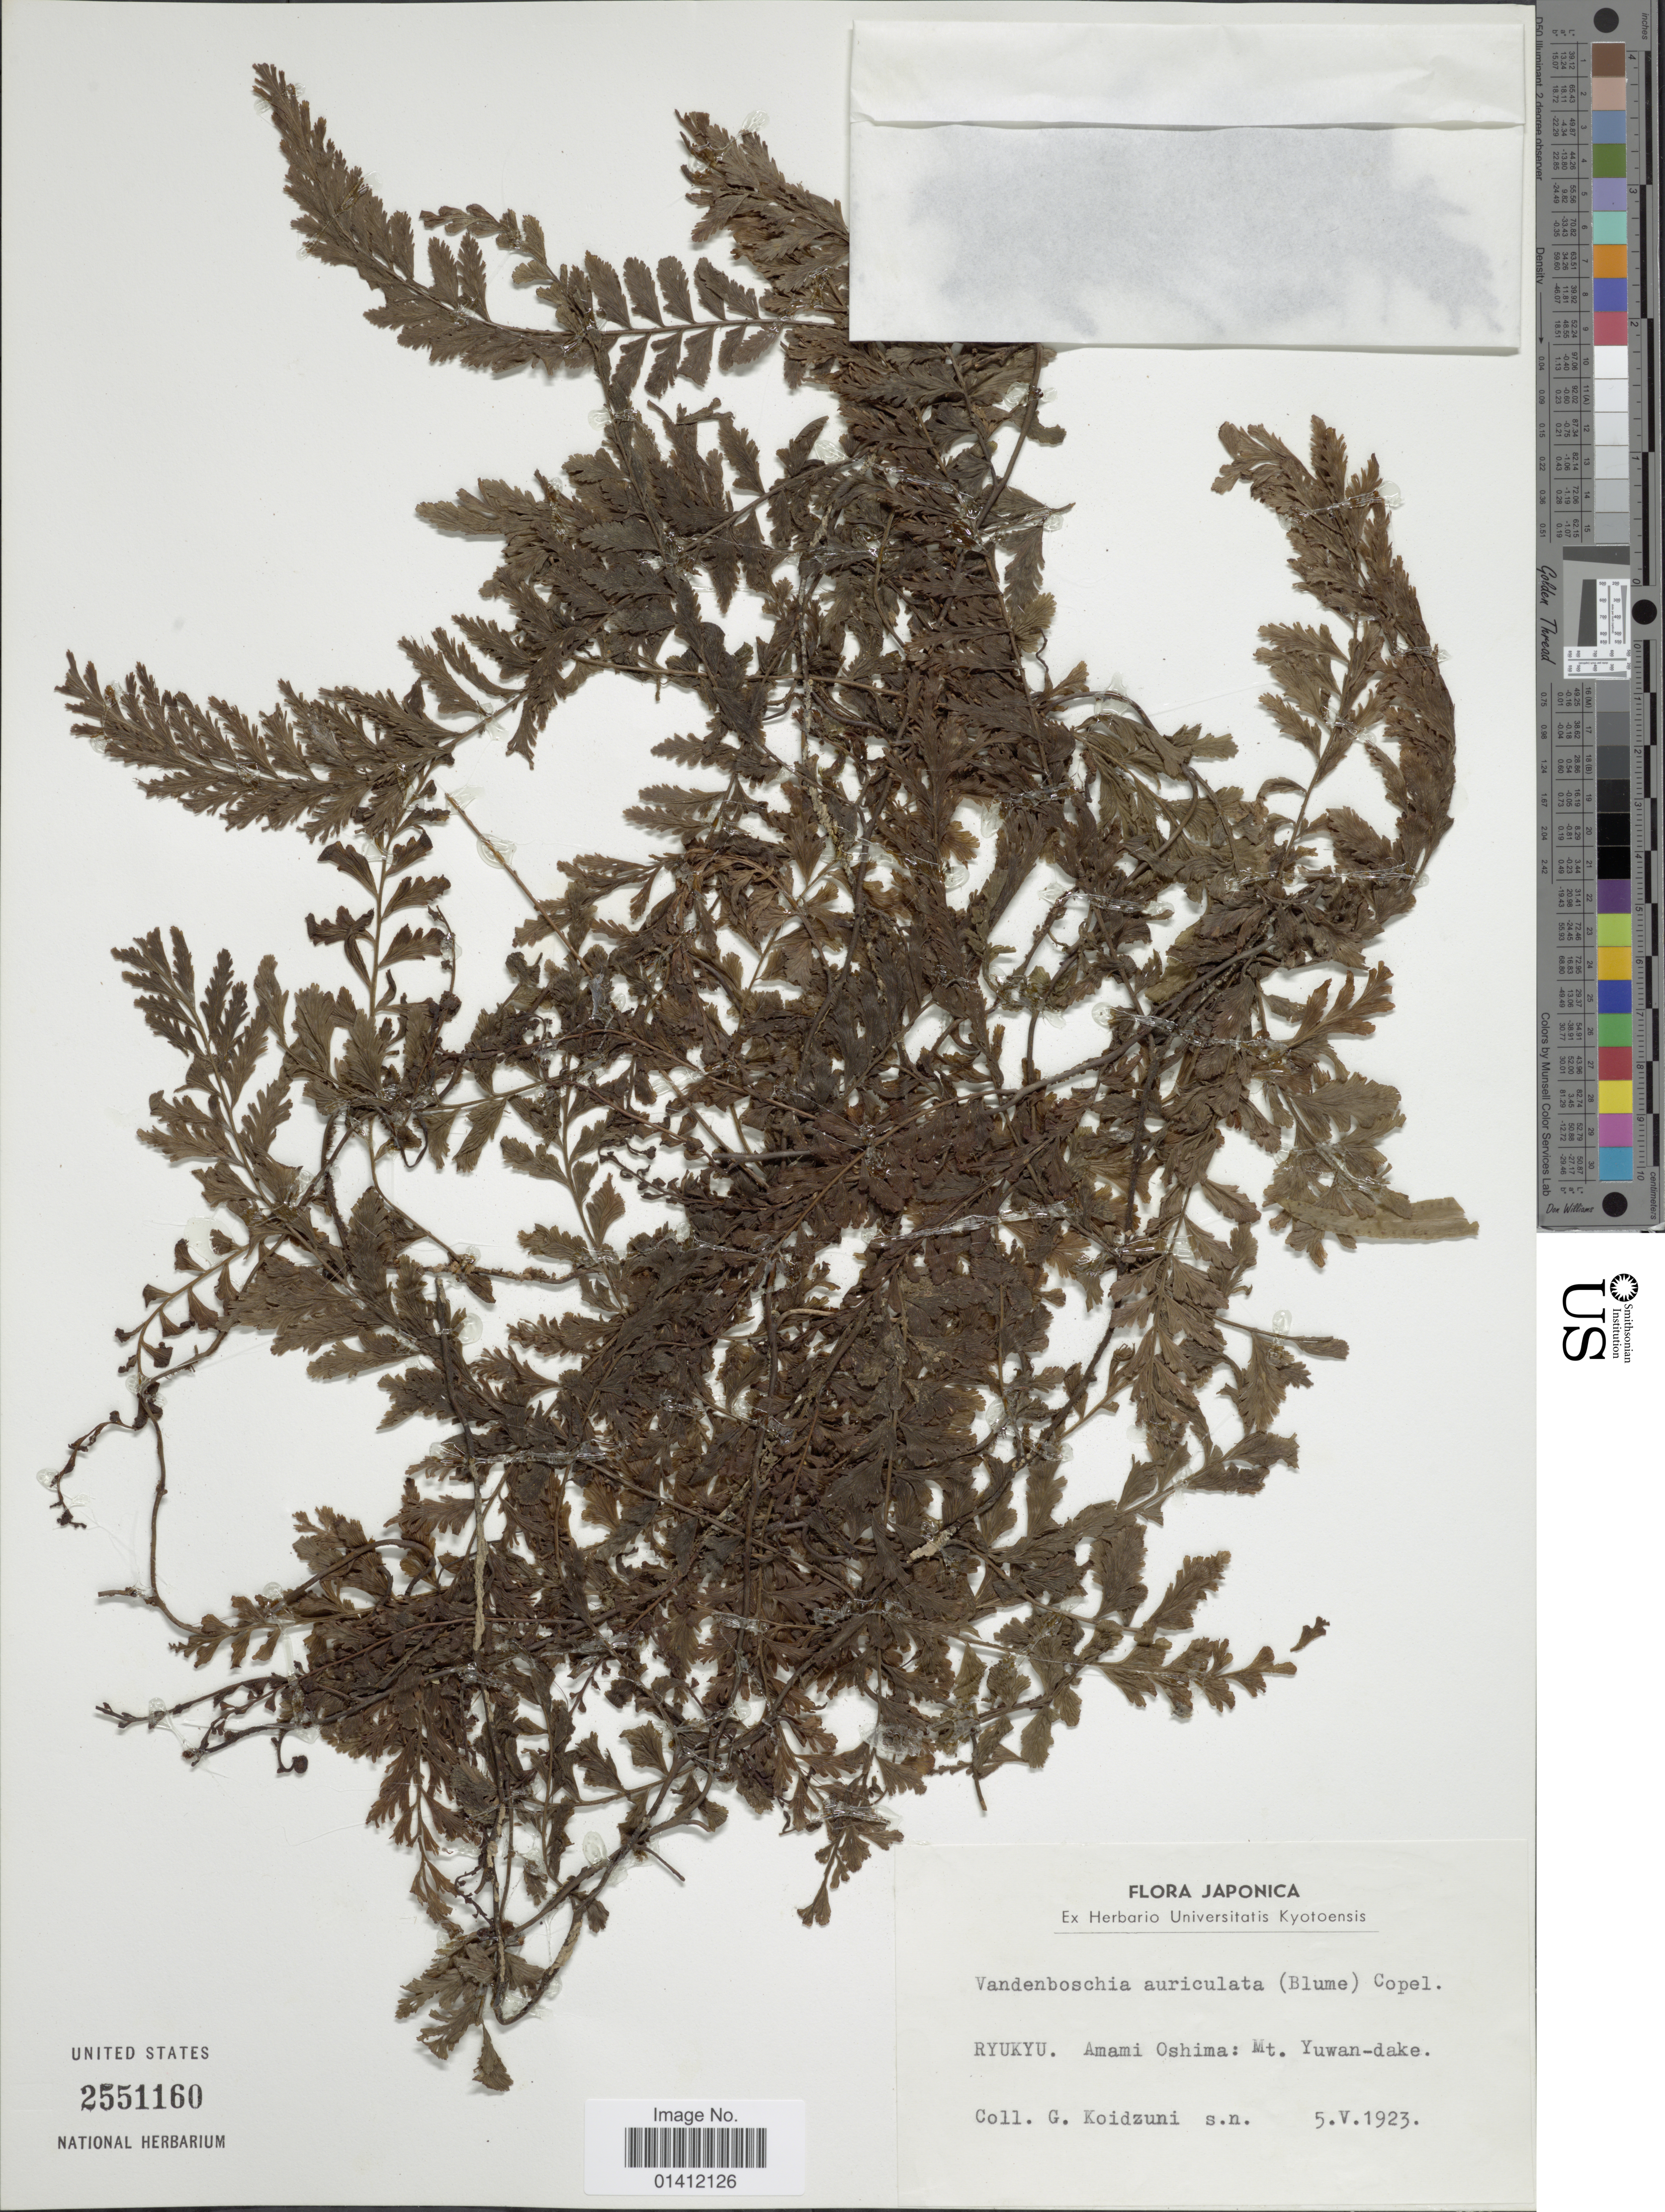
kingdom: Plantae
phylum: Tracheophyta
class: Polypodiopsida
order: Hymenophyllales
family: Hymenophyllaceae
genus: Vandenboschia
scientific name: Vandenboschia auriculata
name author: (Blume) Copel.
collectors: G. Koidzumi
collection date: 1923-05-05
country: Japan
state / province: Okinawa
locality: Ryukyu. Amami Oshima: Mt. Yuwan-dake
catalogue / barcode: US 2551160